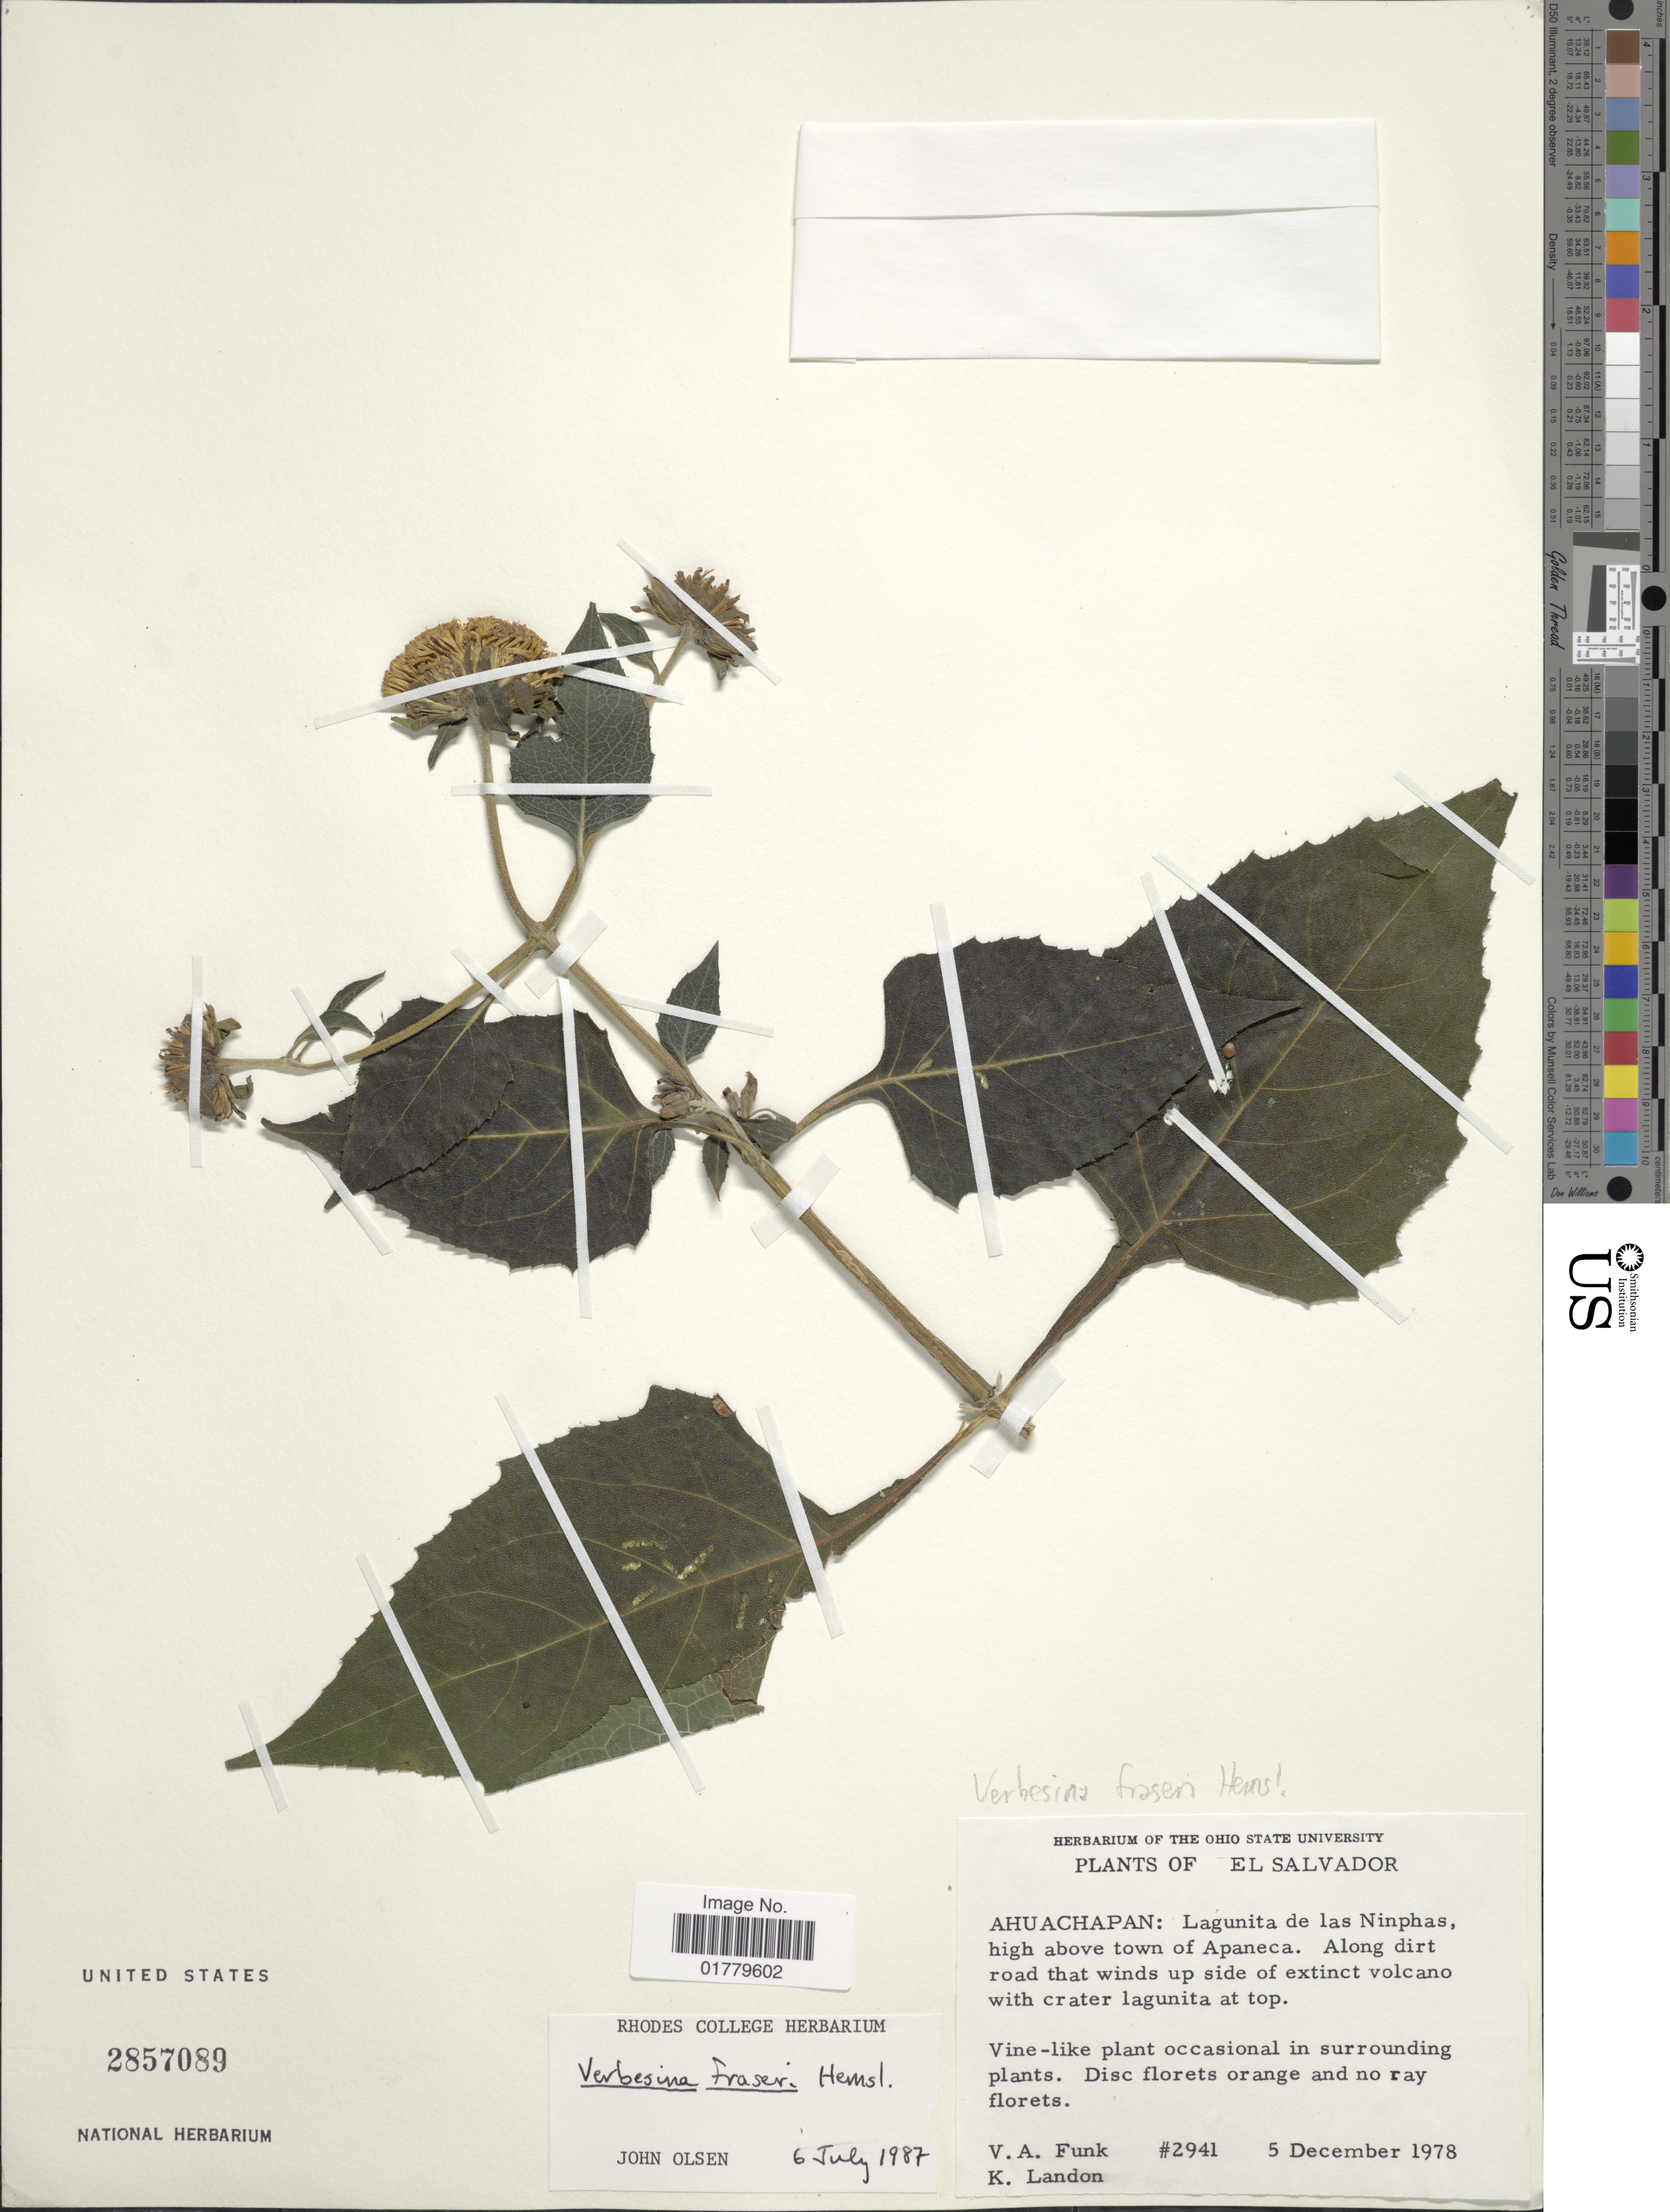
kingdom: Plantae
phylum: Tracheophyta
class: Magnoliopsida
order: Asterales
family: Asteraceae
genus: Verbesina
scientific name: Verbesina fraseri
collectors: V. Funk & K. C. Landon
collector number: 2941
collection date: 1978-12-05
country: El Salvador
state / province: Ahuachapan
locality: Ahuachapan: Lagunita de las Ninphas, high above town of Apaneca. Along dirt road that winds up side of extinct volcano with crater lagunita at top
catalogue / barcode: US 2857089